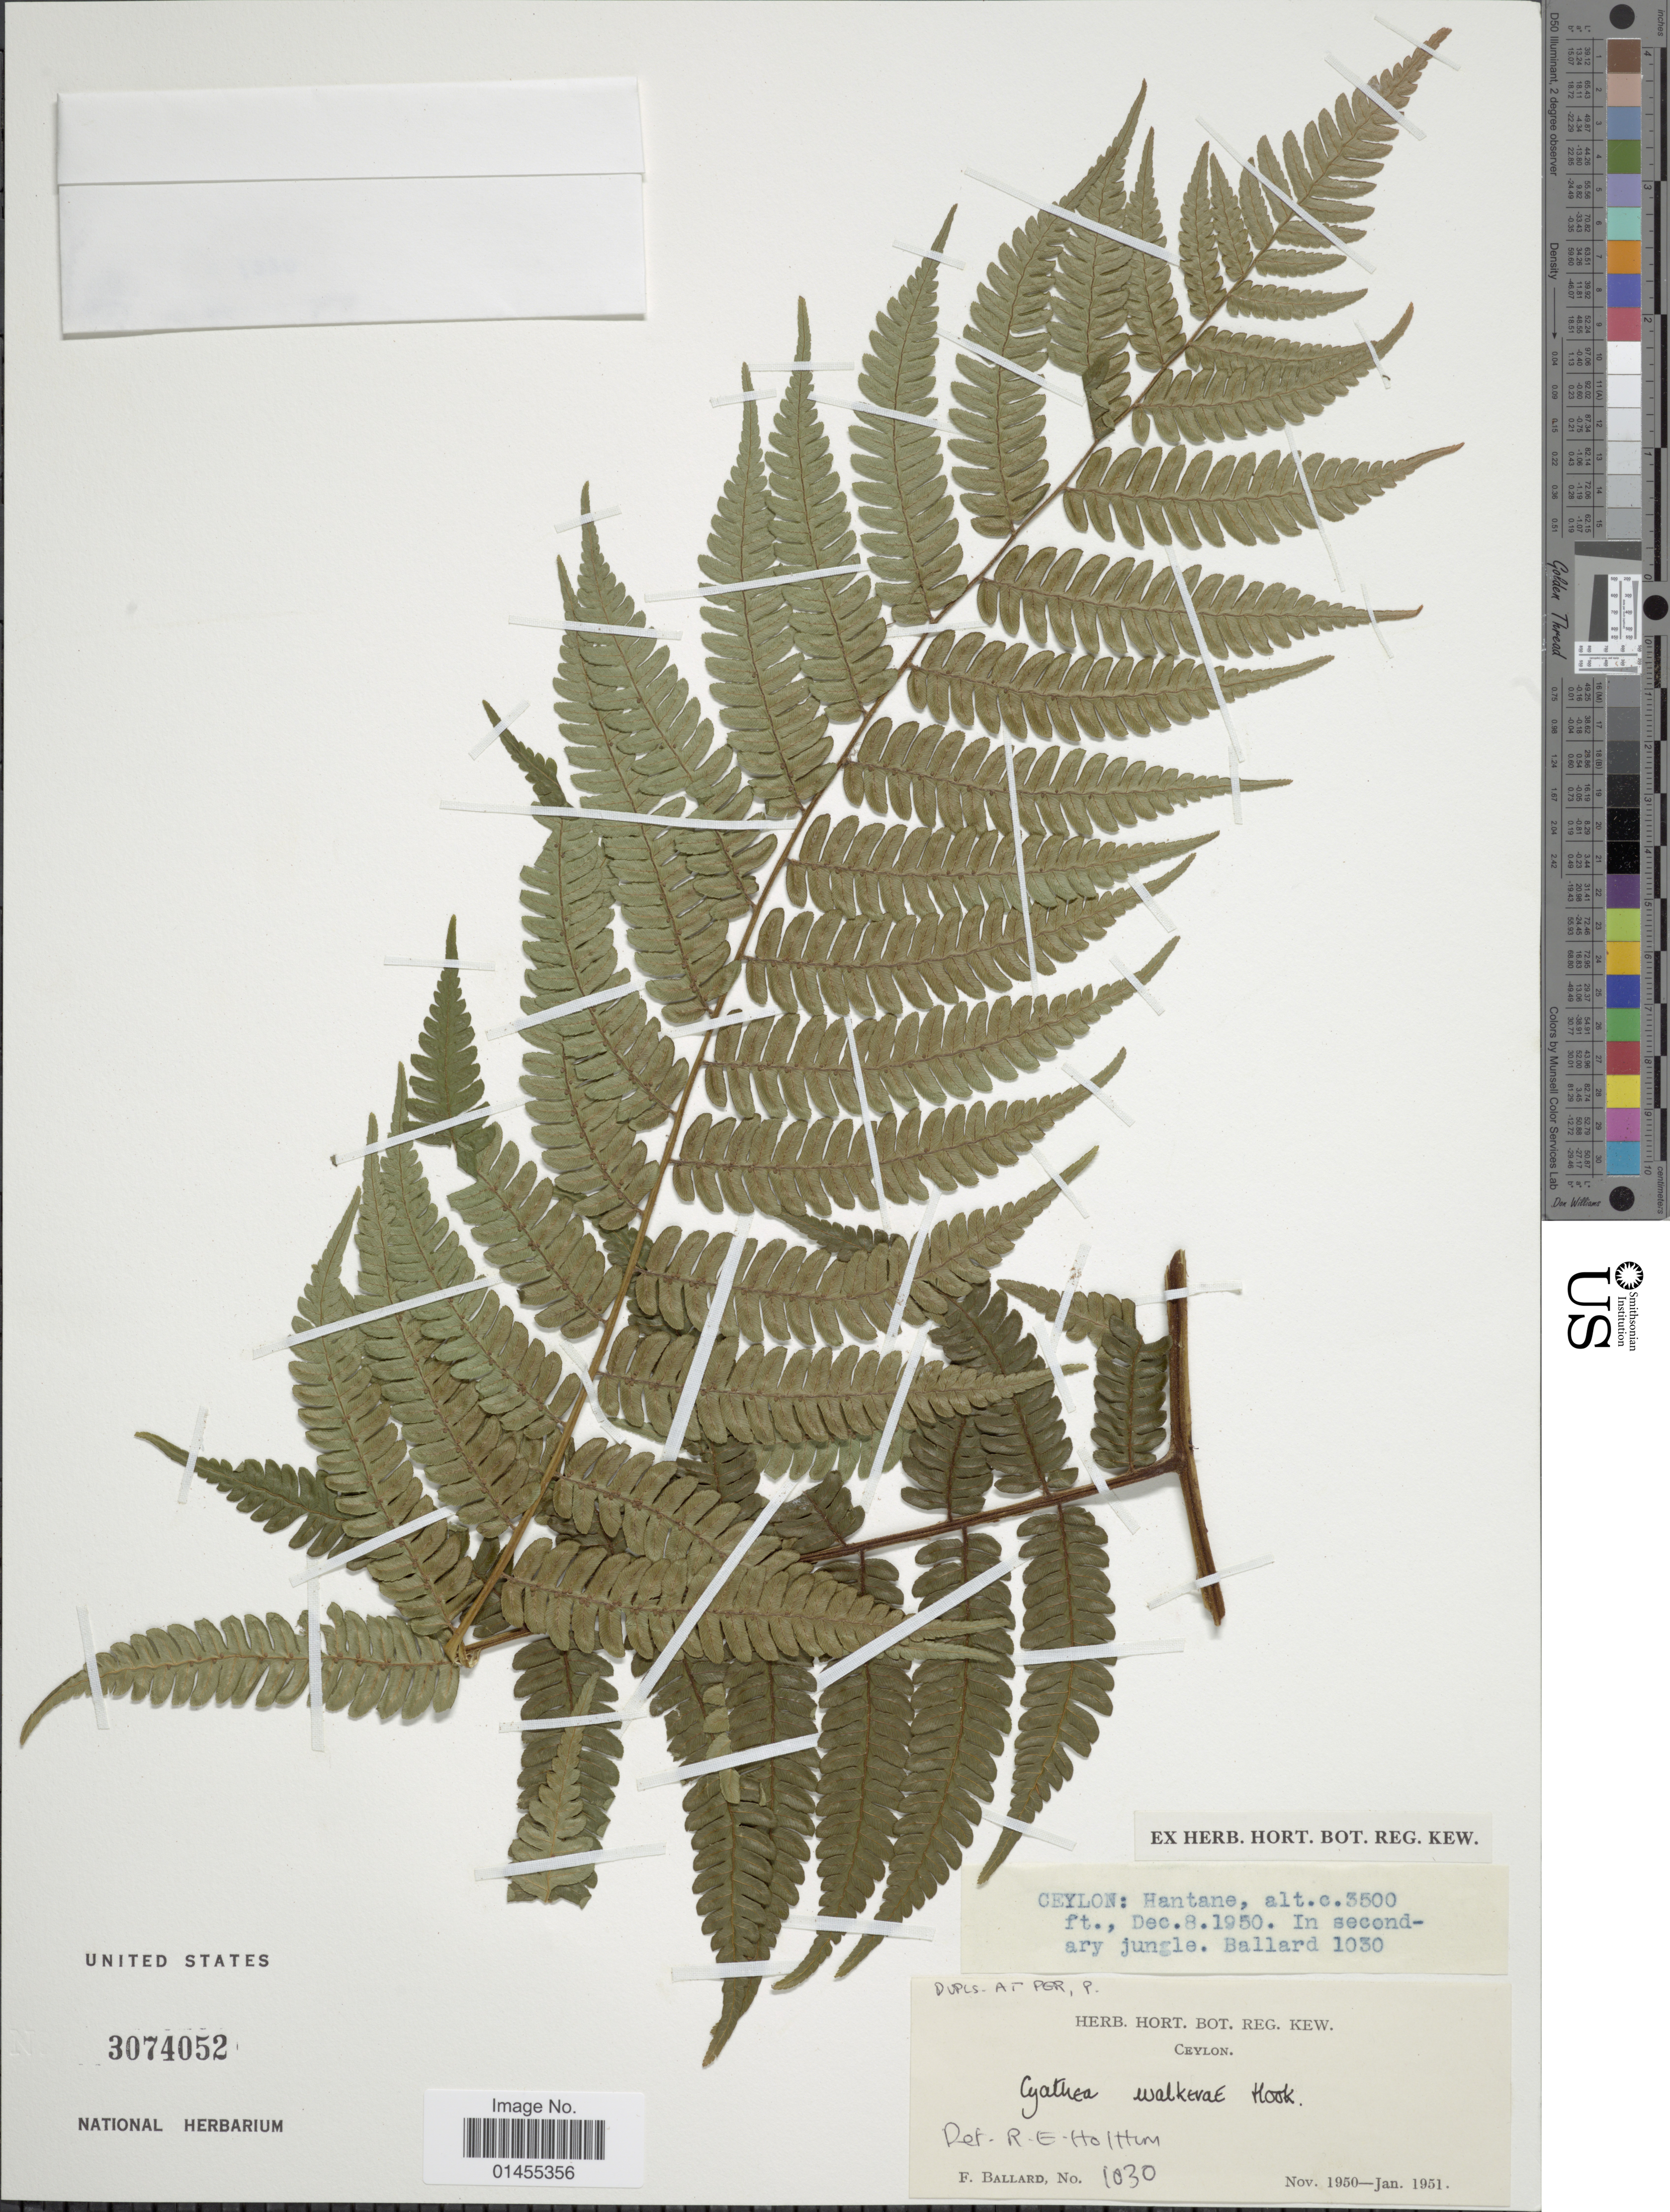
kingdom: Plantae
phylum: Tracheophyta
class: Polypodiopsida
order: Cyatheales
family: Cyatheaceae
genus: Alsophila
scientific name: Alsophila walkerae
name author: (Hook.) J. Sm.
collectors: F. Ballard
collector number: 1030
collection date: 1950-12-08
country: Sri Lanka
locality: Ceylon: Hantane,.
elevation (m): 1067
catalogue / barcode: US 3074052